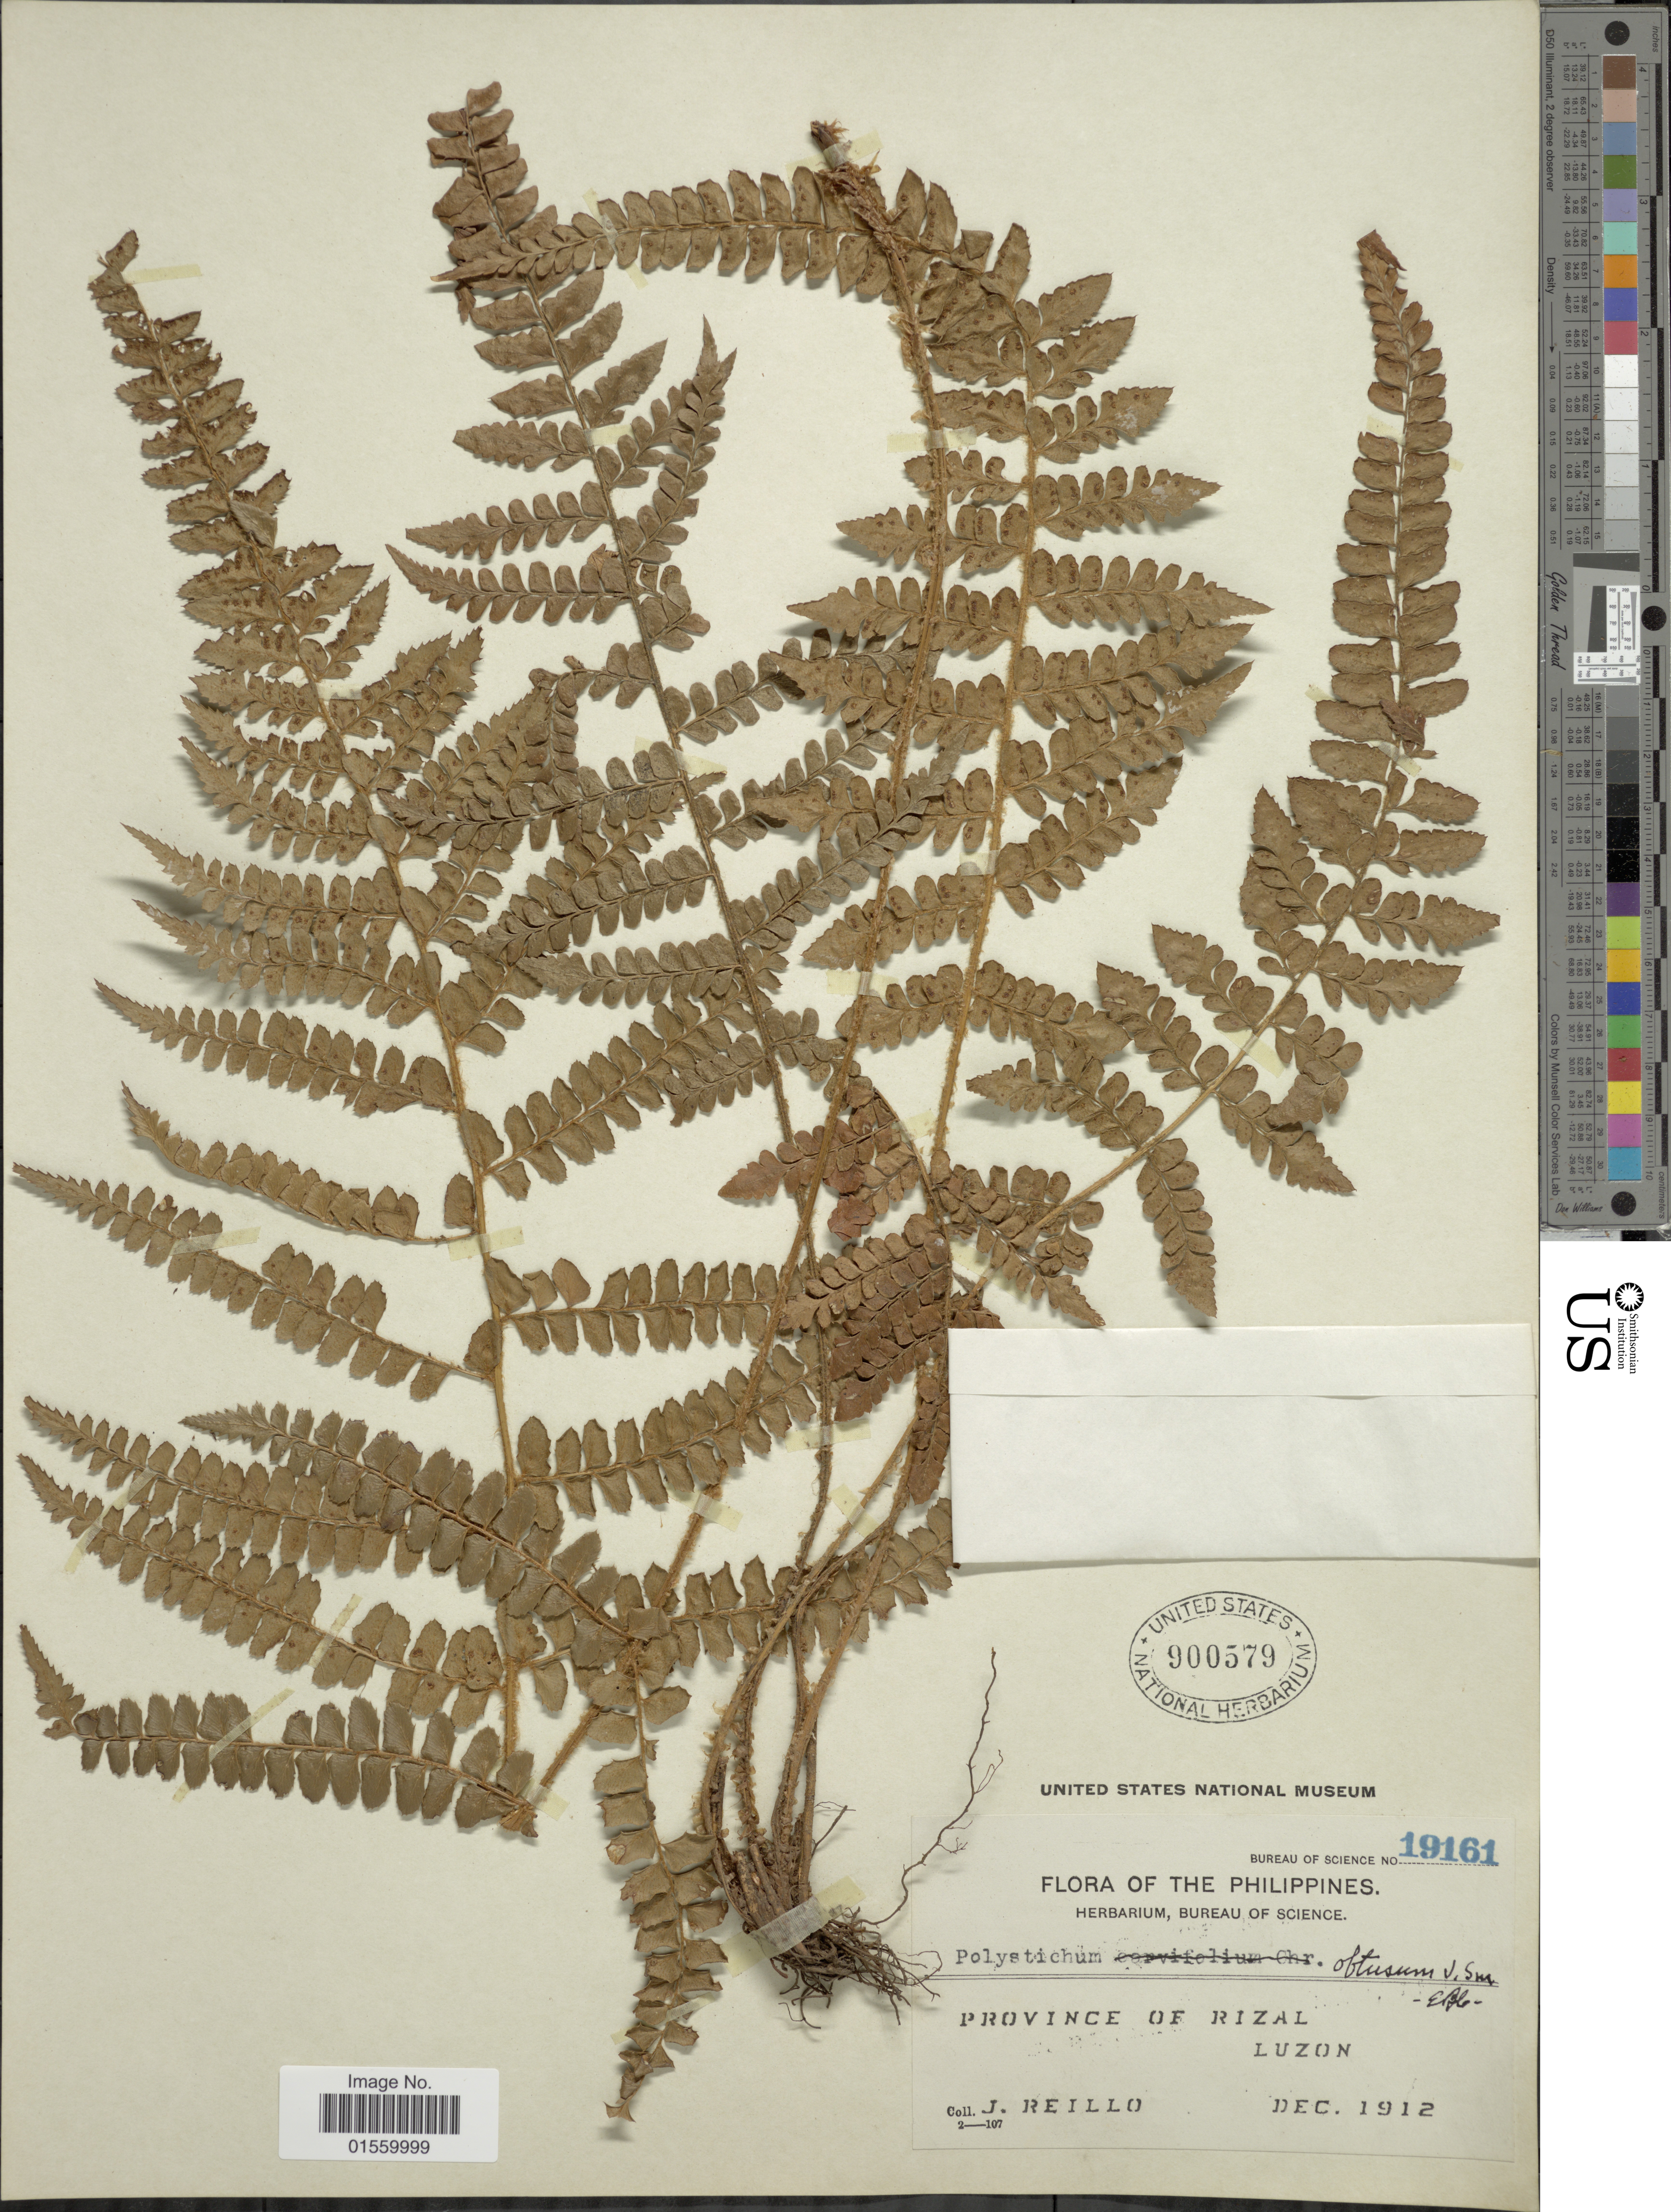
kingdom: Plantae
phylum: Tracheophyta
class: Polypodiopsida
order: Polypodiales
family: Dryopteridaceae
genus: Polystichum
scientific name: Polystichum obtusum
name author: J. Sm.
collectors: J. Reillo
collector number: Bureau of Science 19161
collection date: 1912-12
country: Philippines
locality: Province of Rizal, Luzon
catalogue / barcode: US 900579